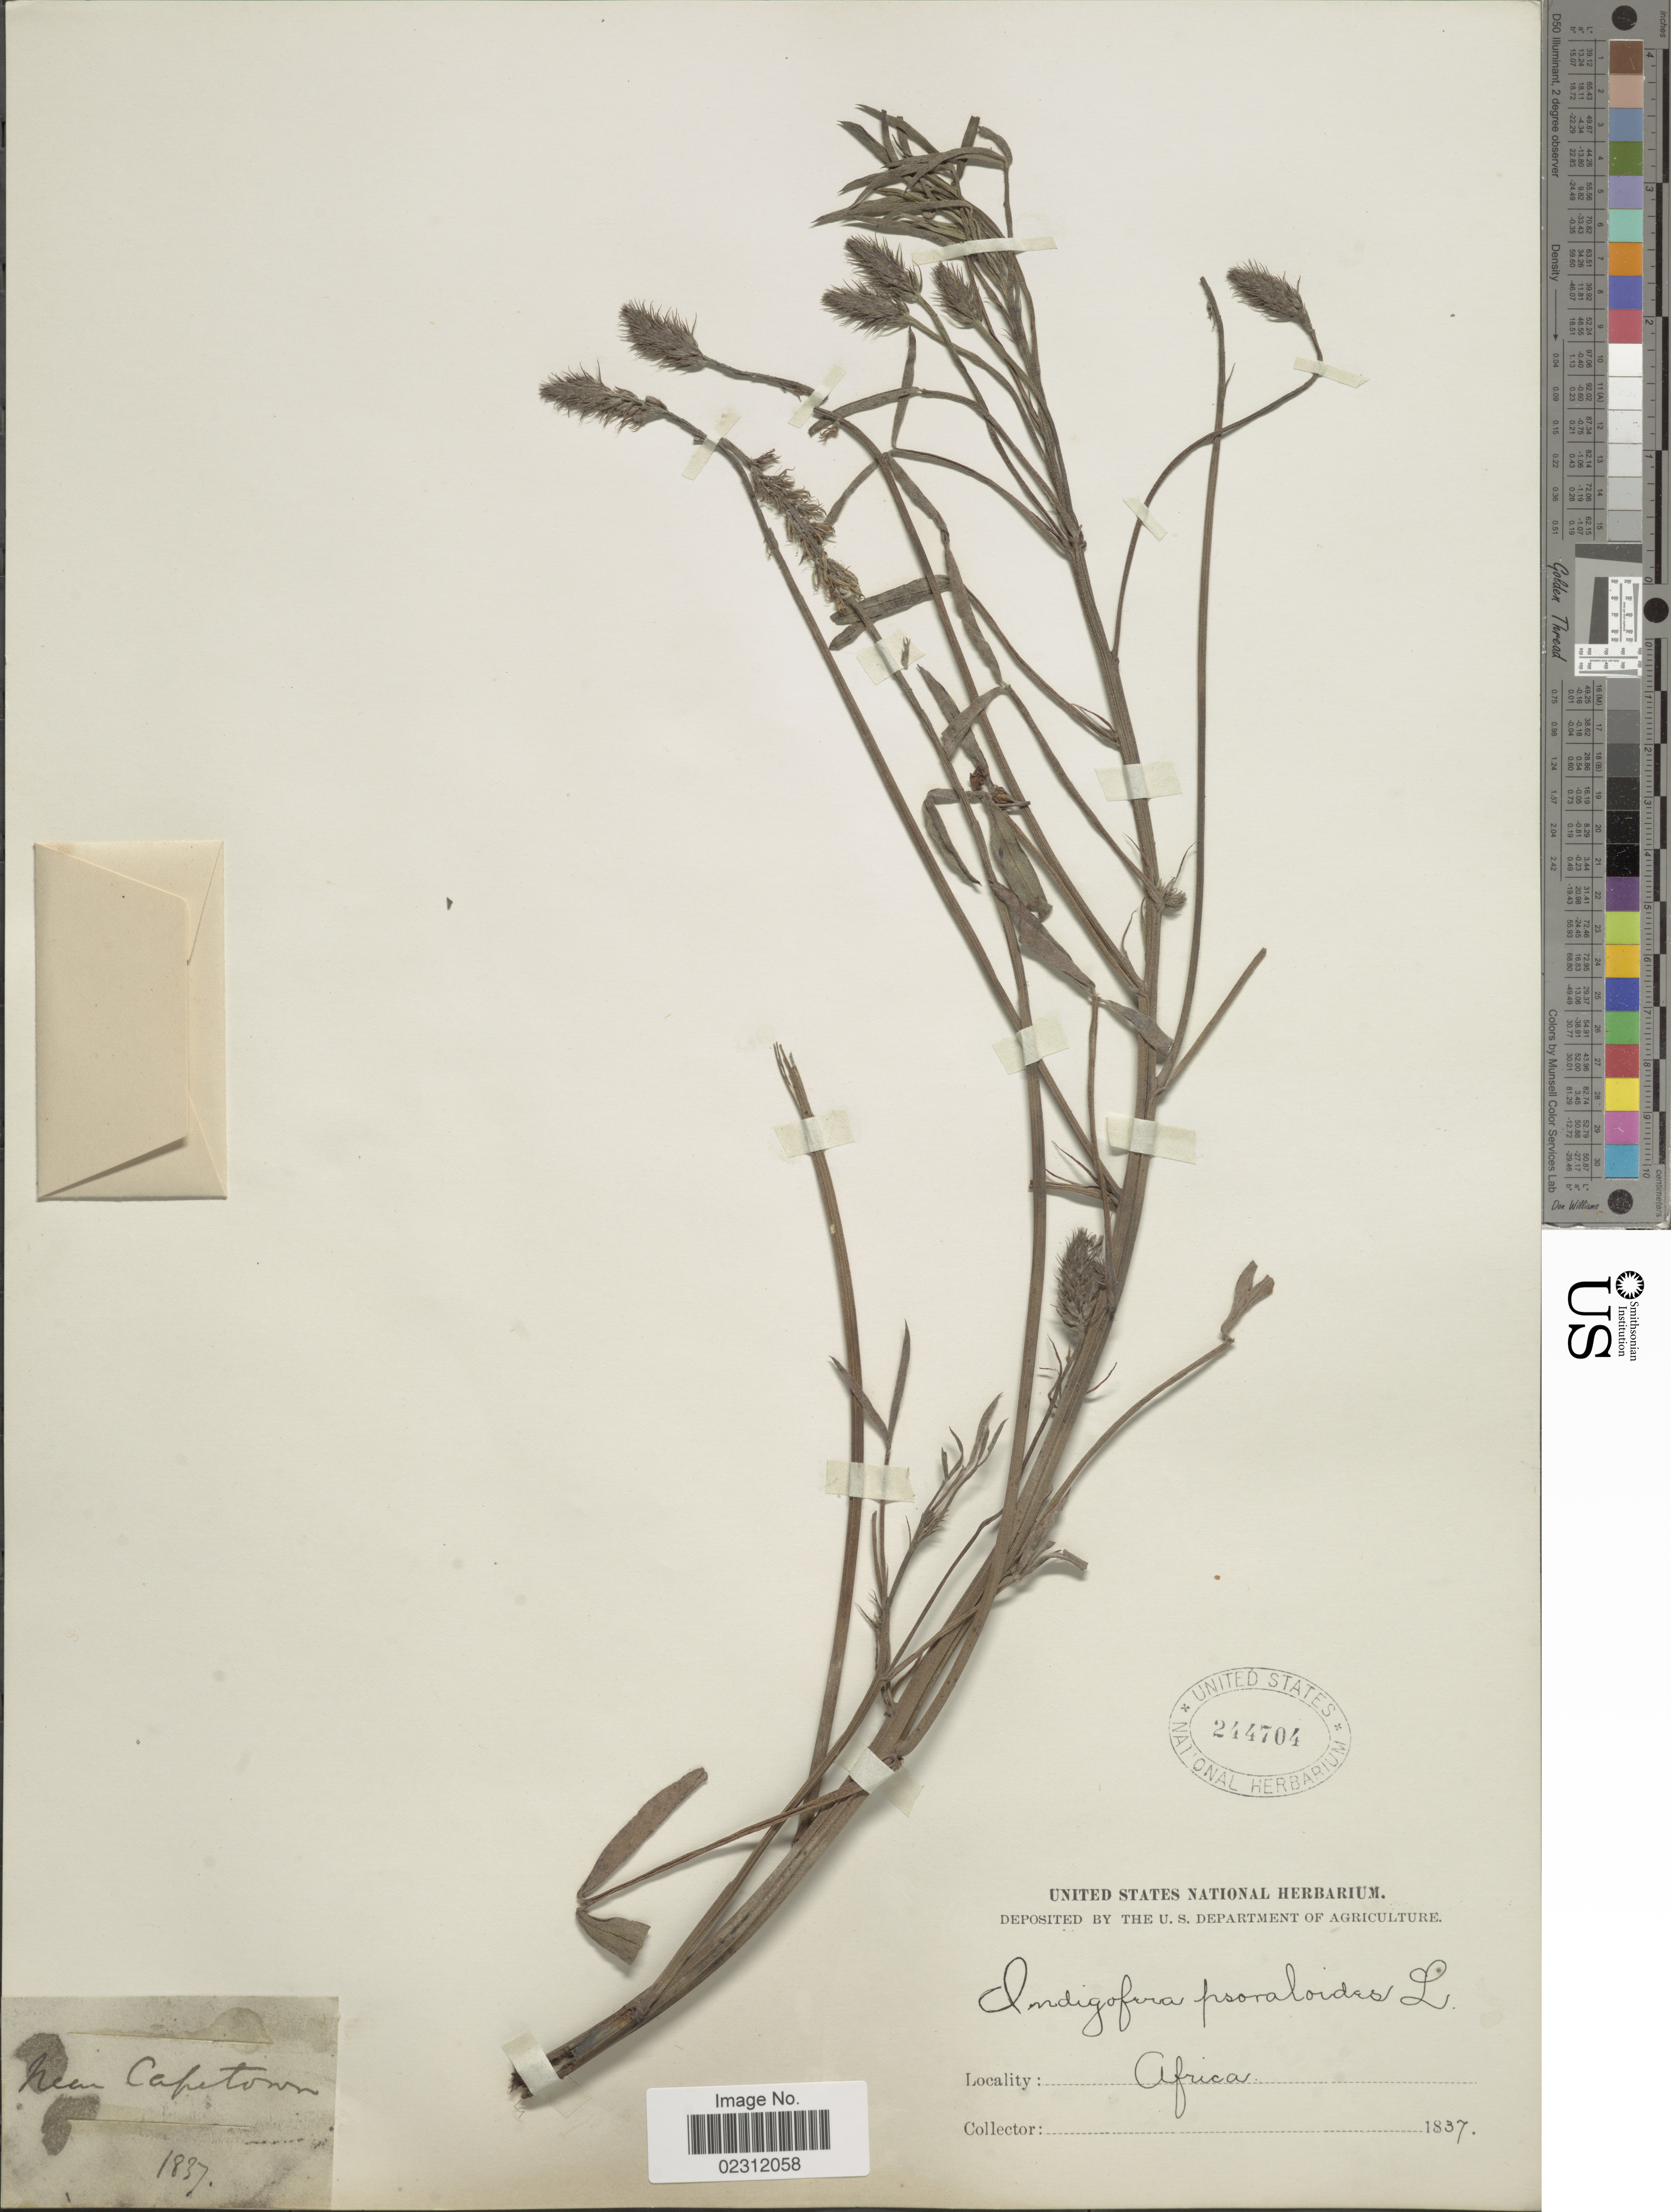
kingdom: Plantae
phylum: Tracheophyta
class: Magnoliopsida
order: Fabales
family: Fabaceae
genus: Indigofera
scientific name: Indigofera psoraloides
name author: L.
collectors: U.S. National Herbarium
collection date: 1837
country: South Africa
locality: Africa, near Capetown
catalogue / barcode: US 244704